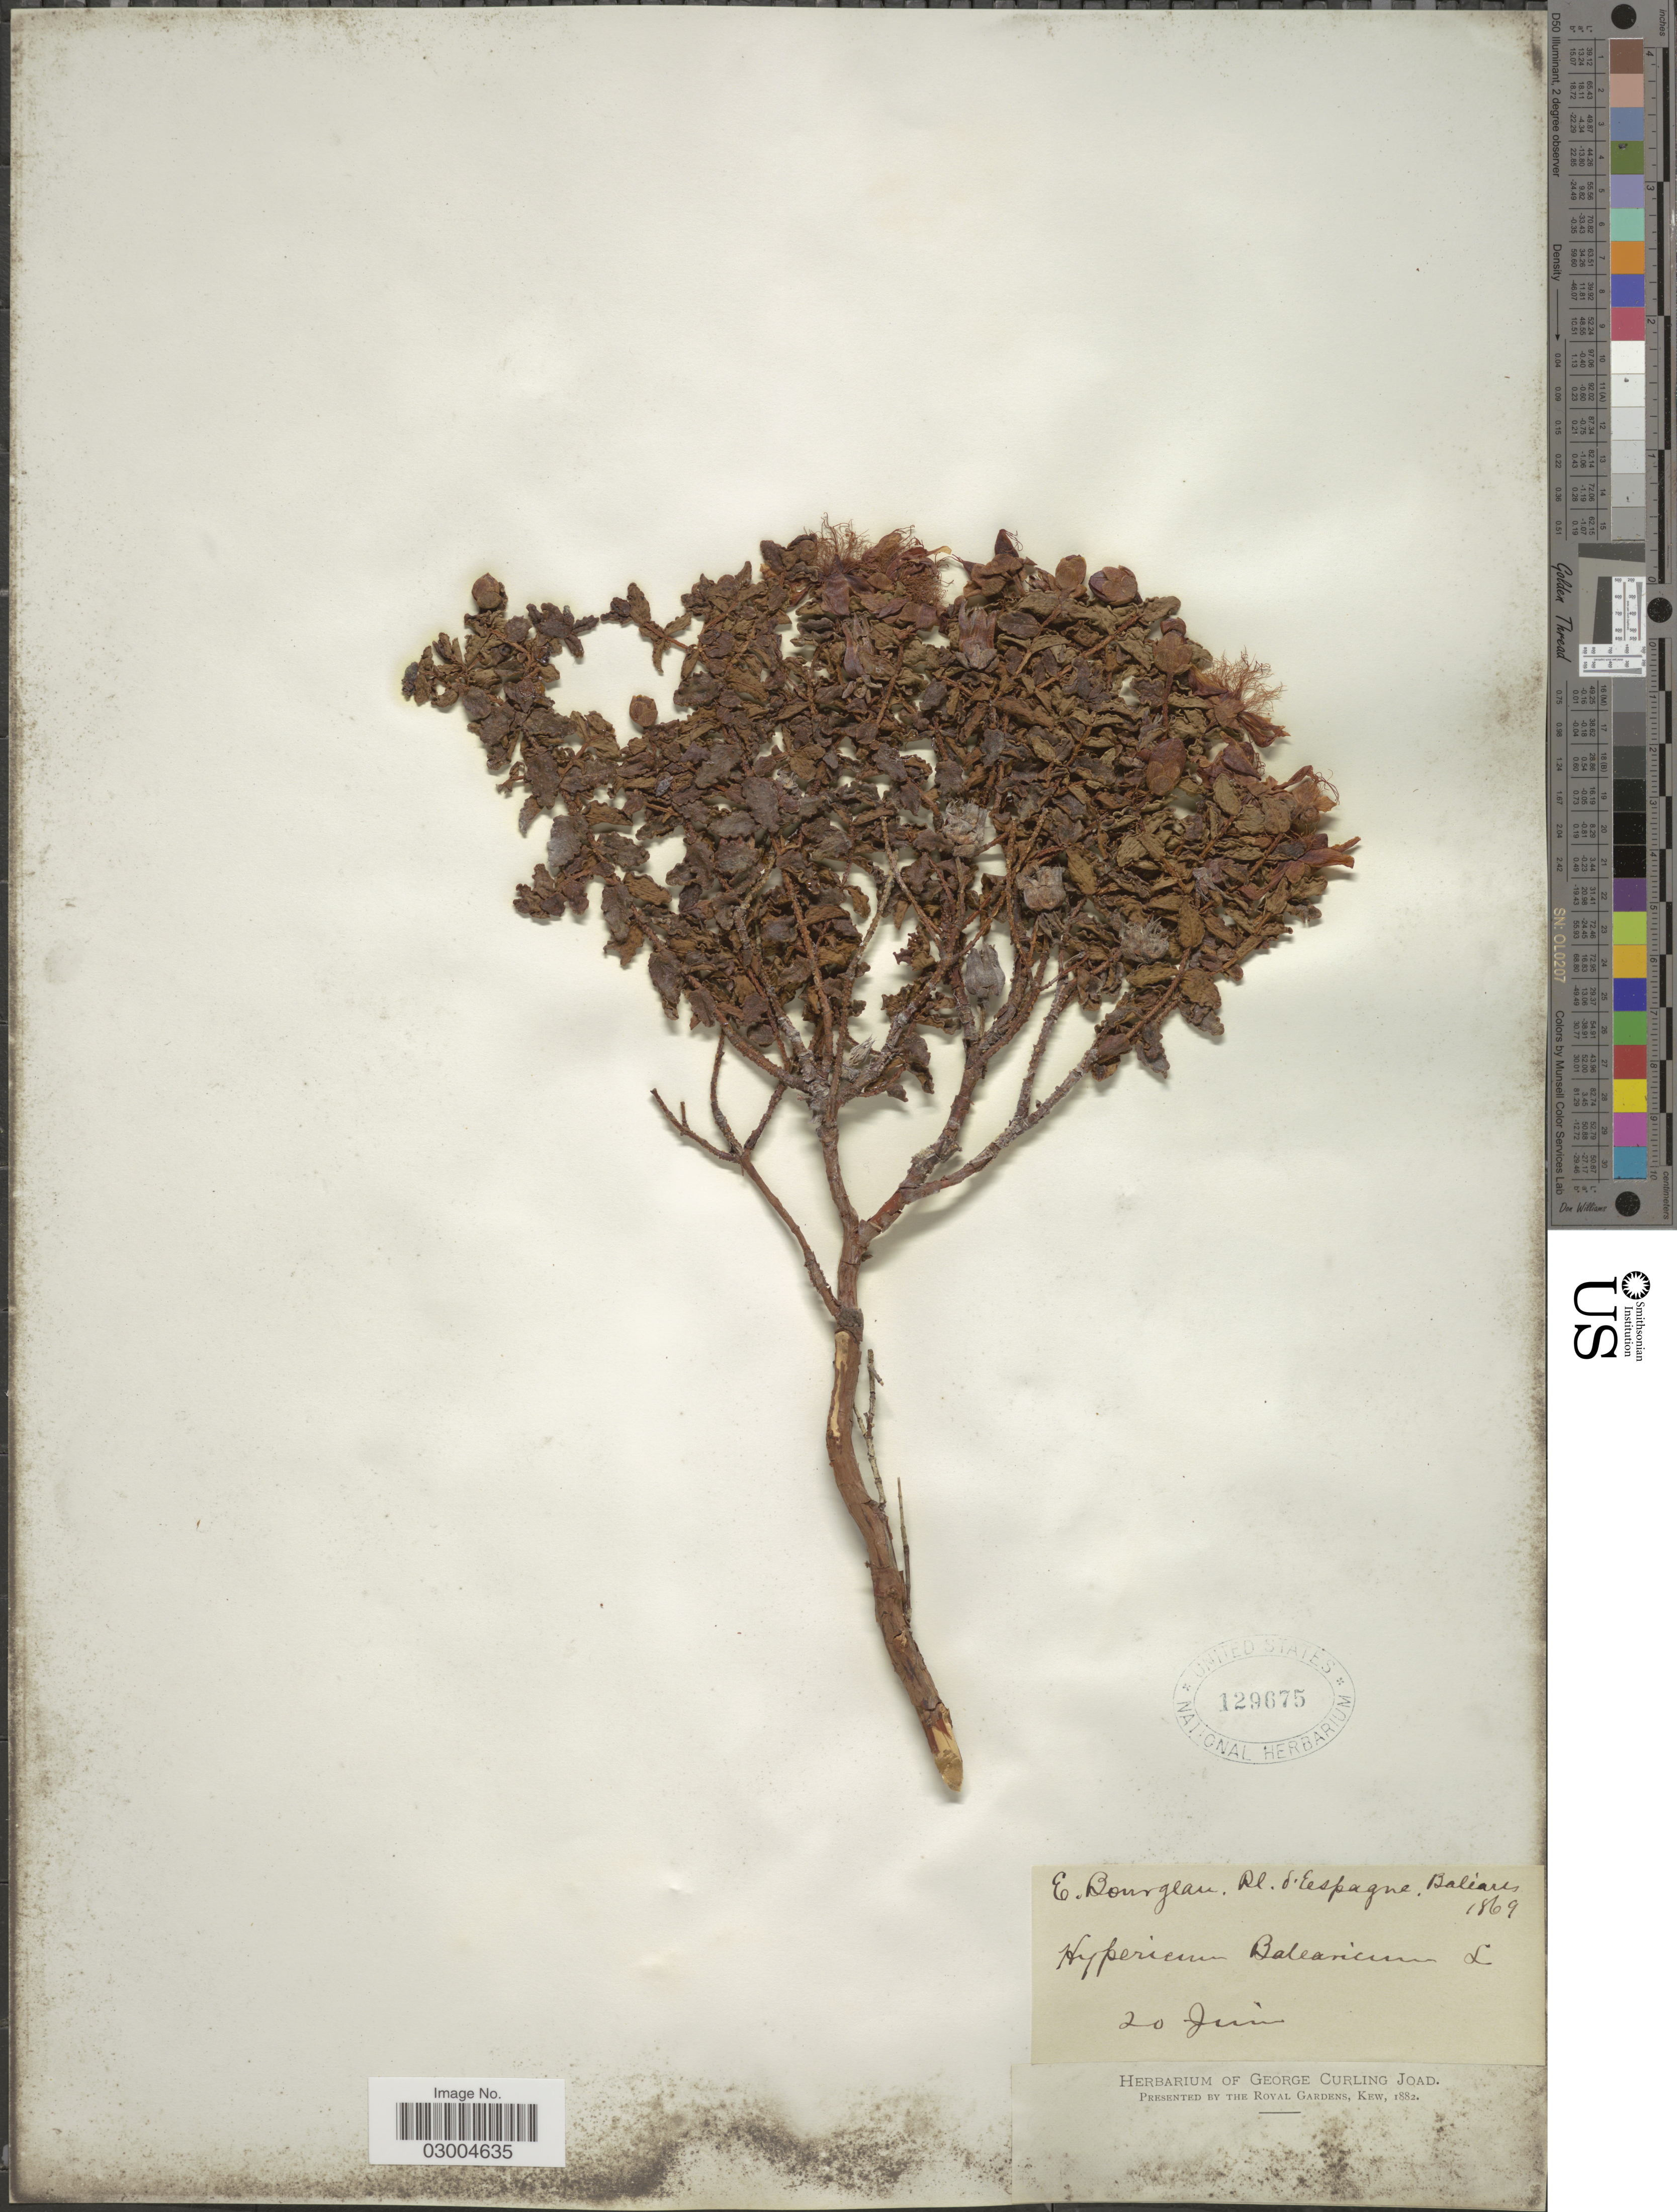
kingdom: Plantae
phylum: Tracheophyta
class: Magnoliopsida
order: Malpighiales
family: Hypericaceae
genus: Hypericum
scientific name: Hypericum balearicum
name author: L.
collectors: E. Bourgeau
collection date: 1869-06-20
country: Spain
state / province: Islas Baleares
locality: Espagne. Baléares.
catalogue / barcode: US 129675